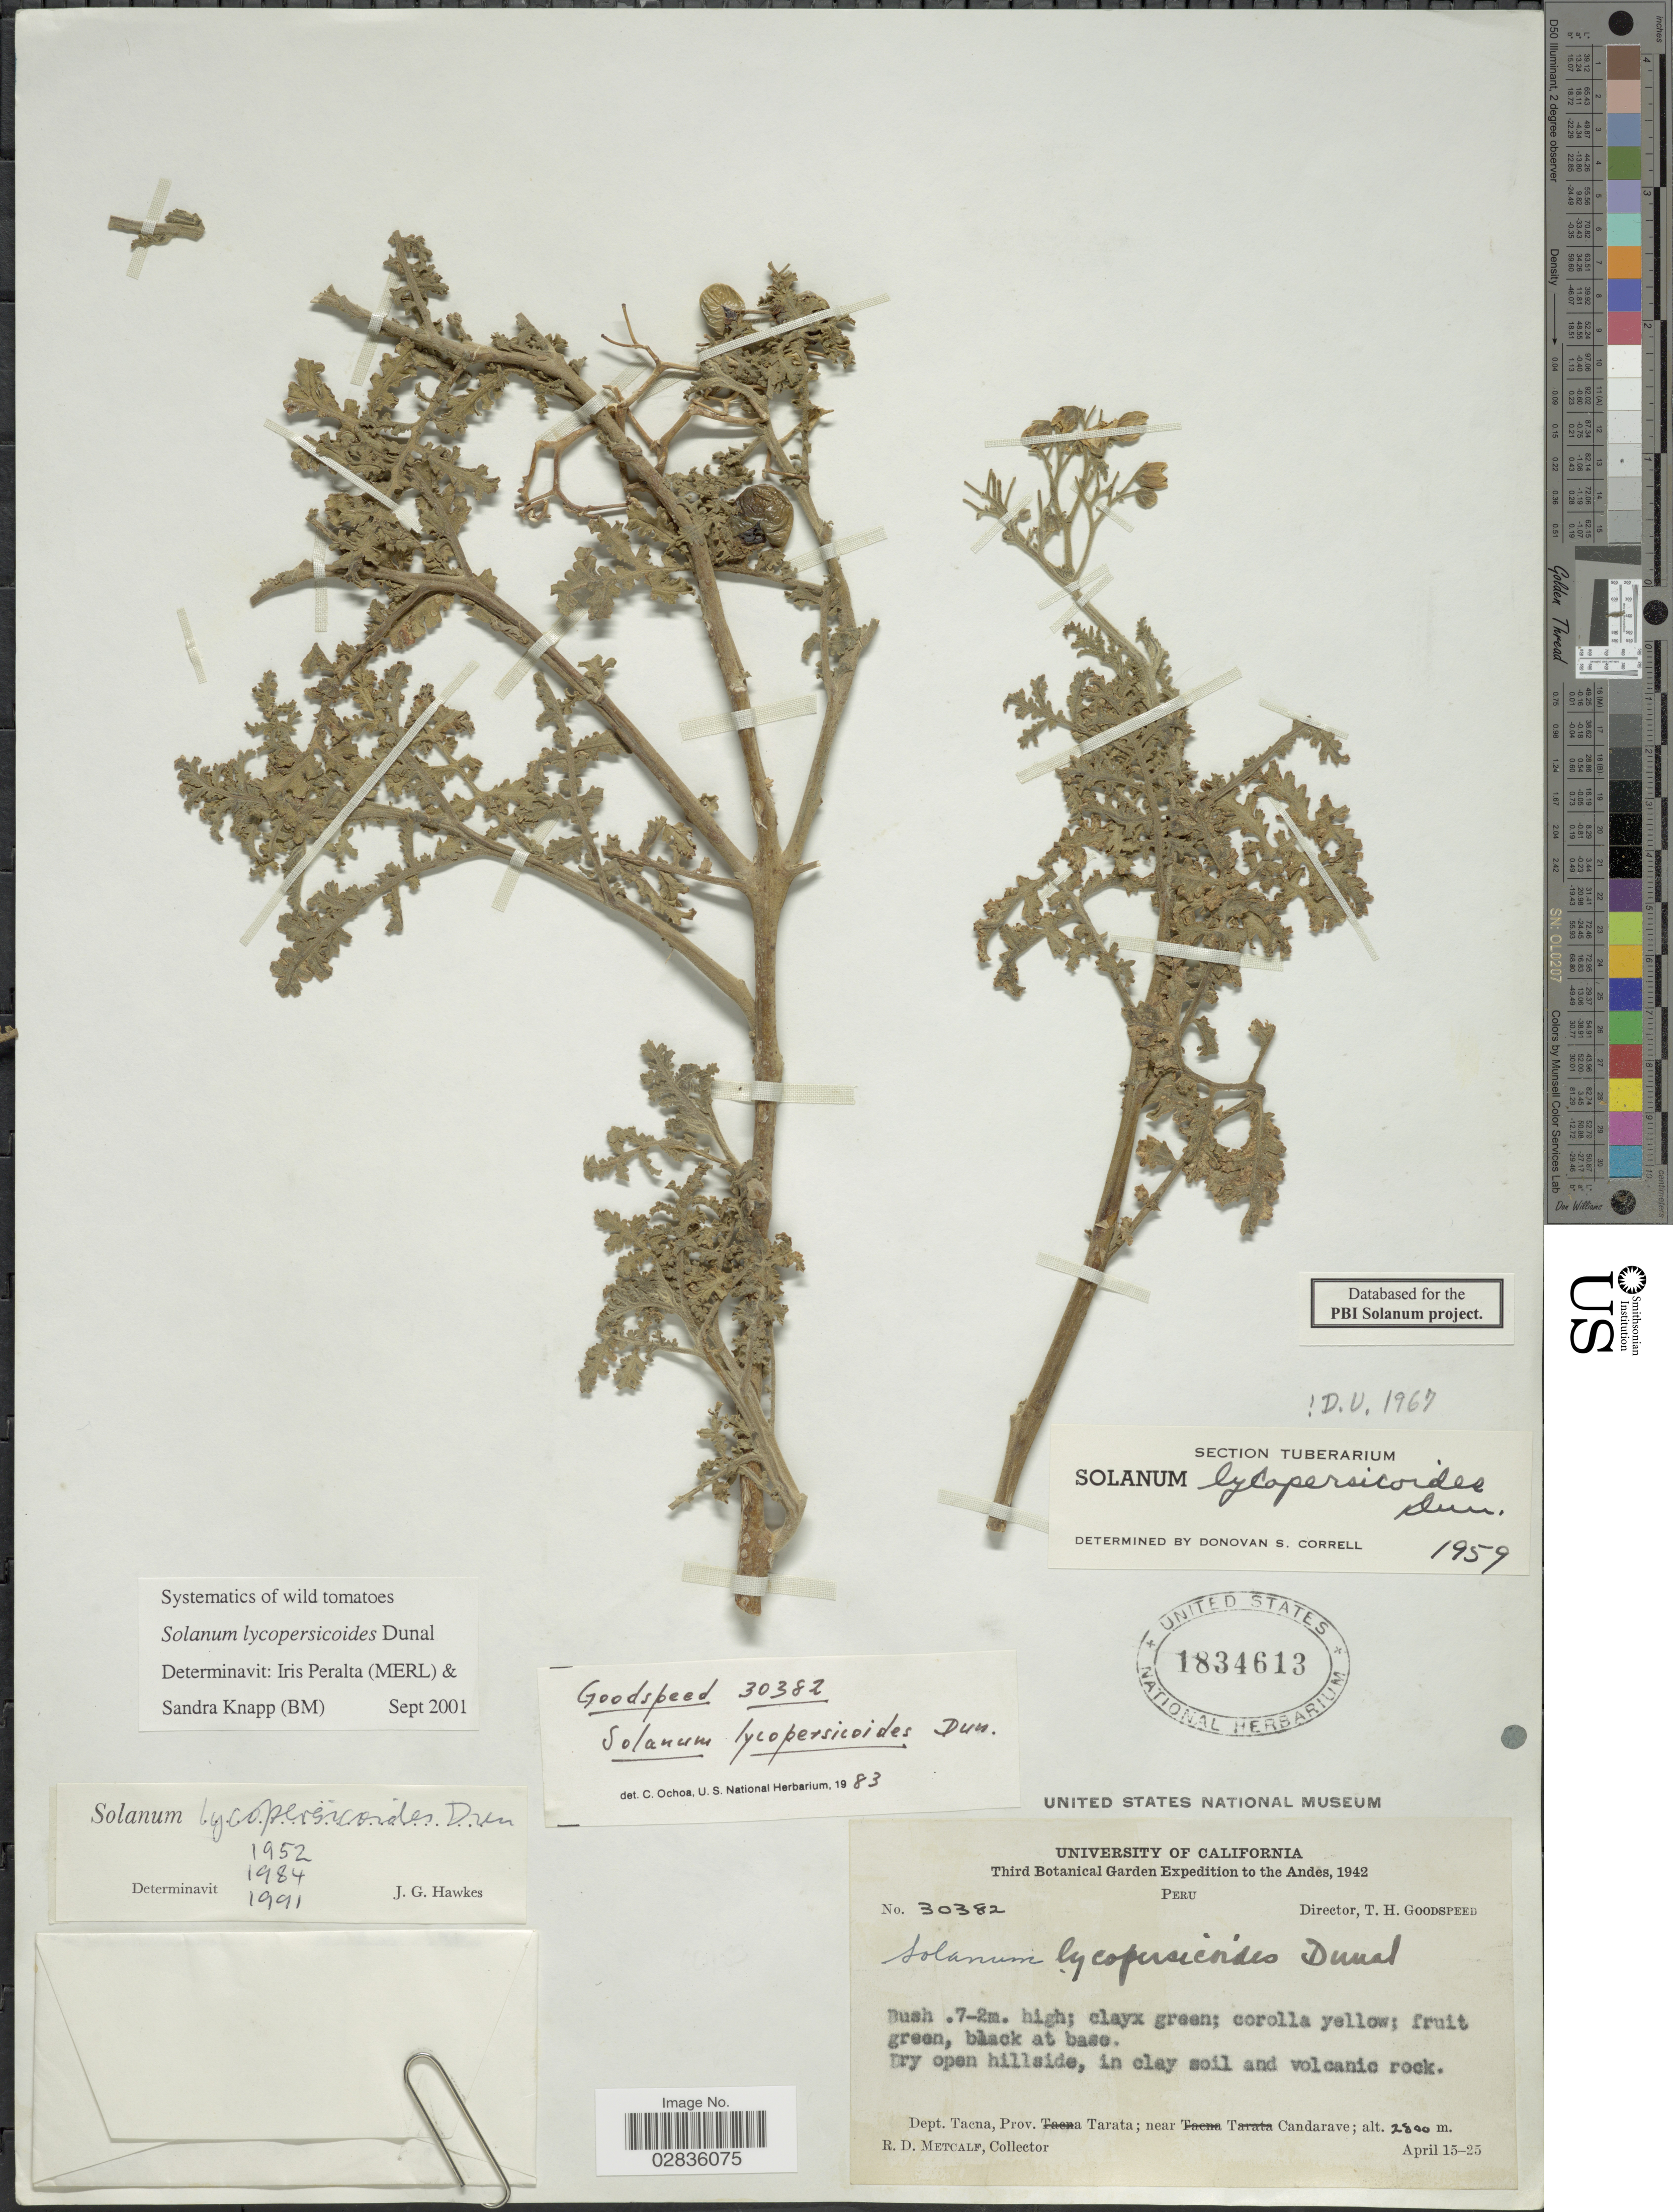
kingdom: Plantae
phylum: Tracheophyta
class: Magnoliopsida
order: Solanales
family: Solanaceae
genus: Solanum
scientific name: Solanum lycopersicoides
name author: Dunal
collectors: R. D. Metcalf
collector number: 30382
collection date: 1942-04-15/1942-04-25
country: Peru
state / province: Tacna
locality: The Andes. Dept. Tacna, Prov. Tarata; near Candarave.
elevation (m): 2800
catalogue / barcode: US 1834613